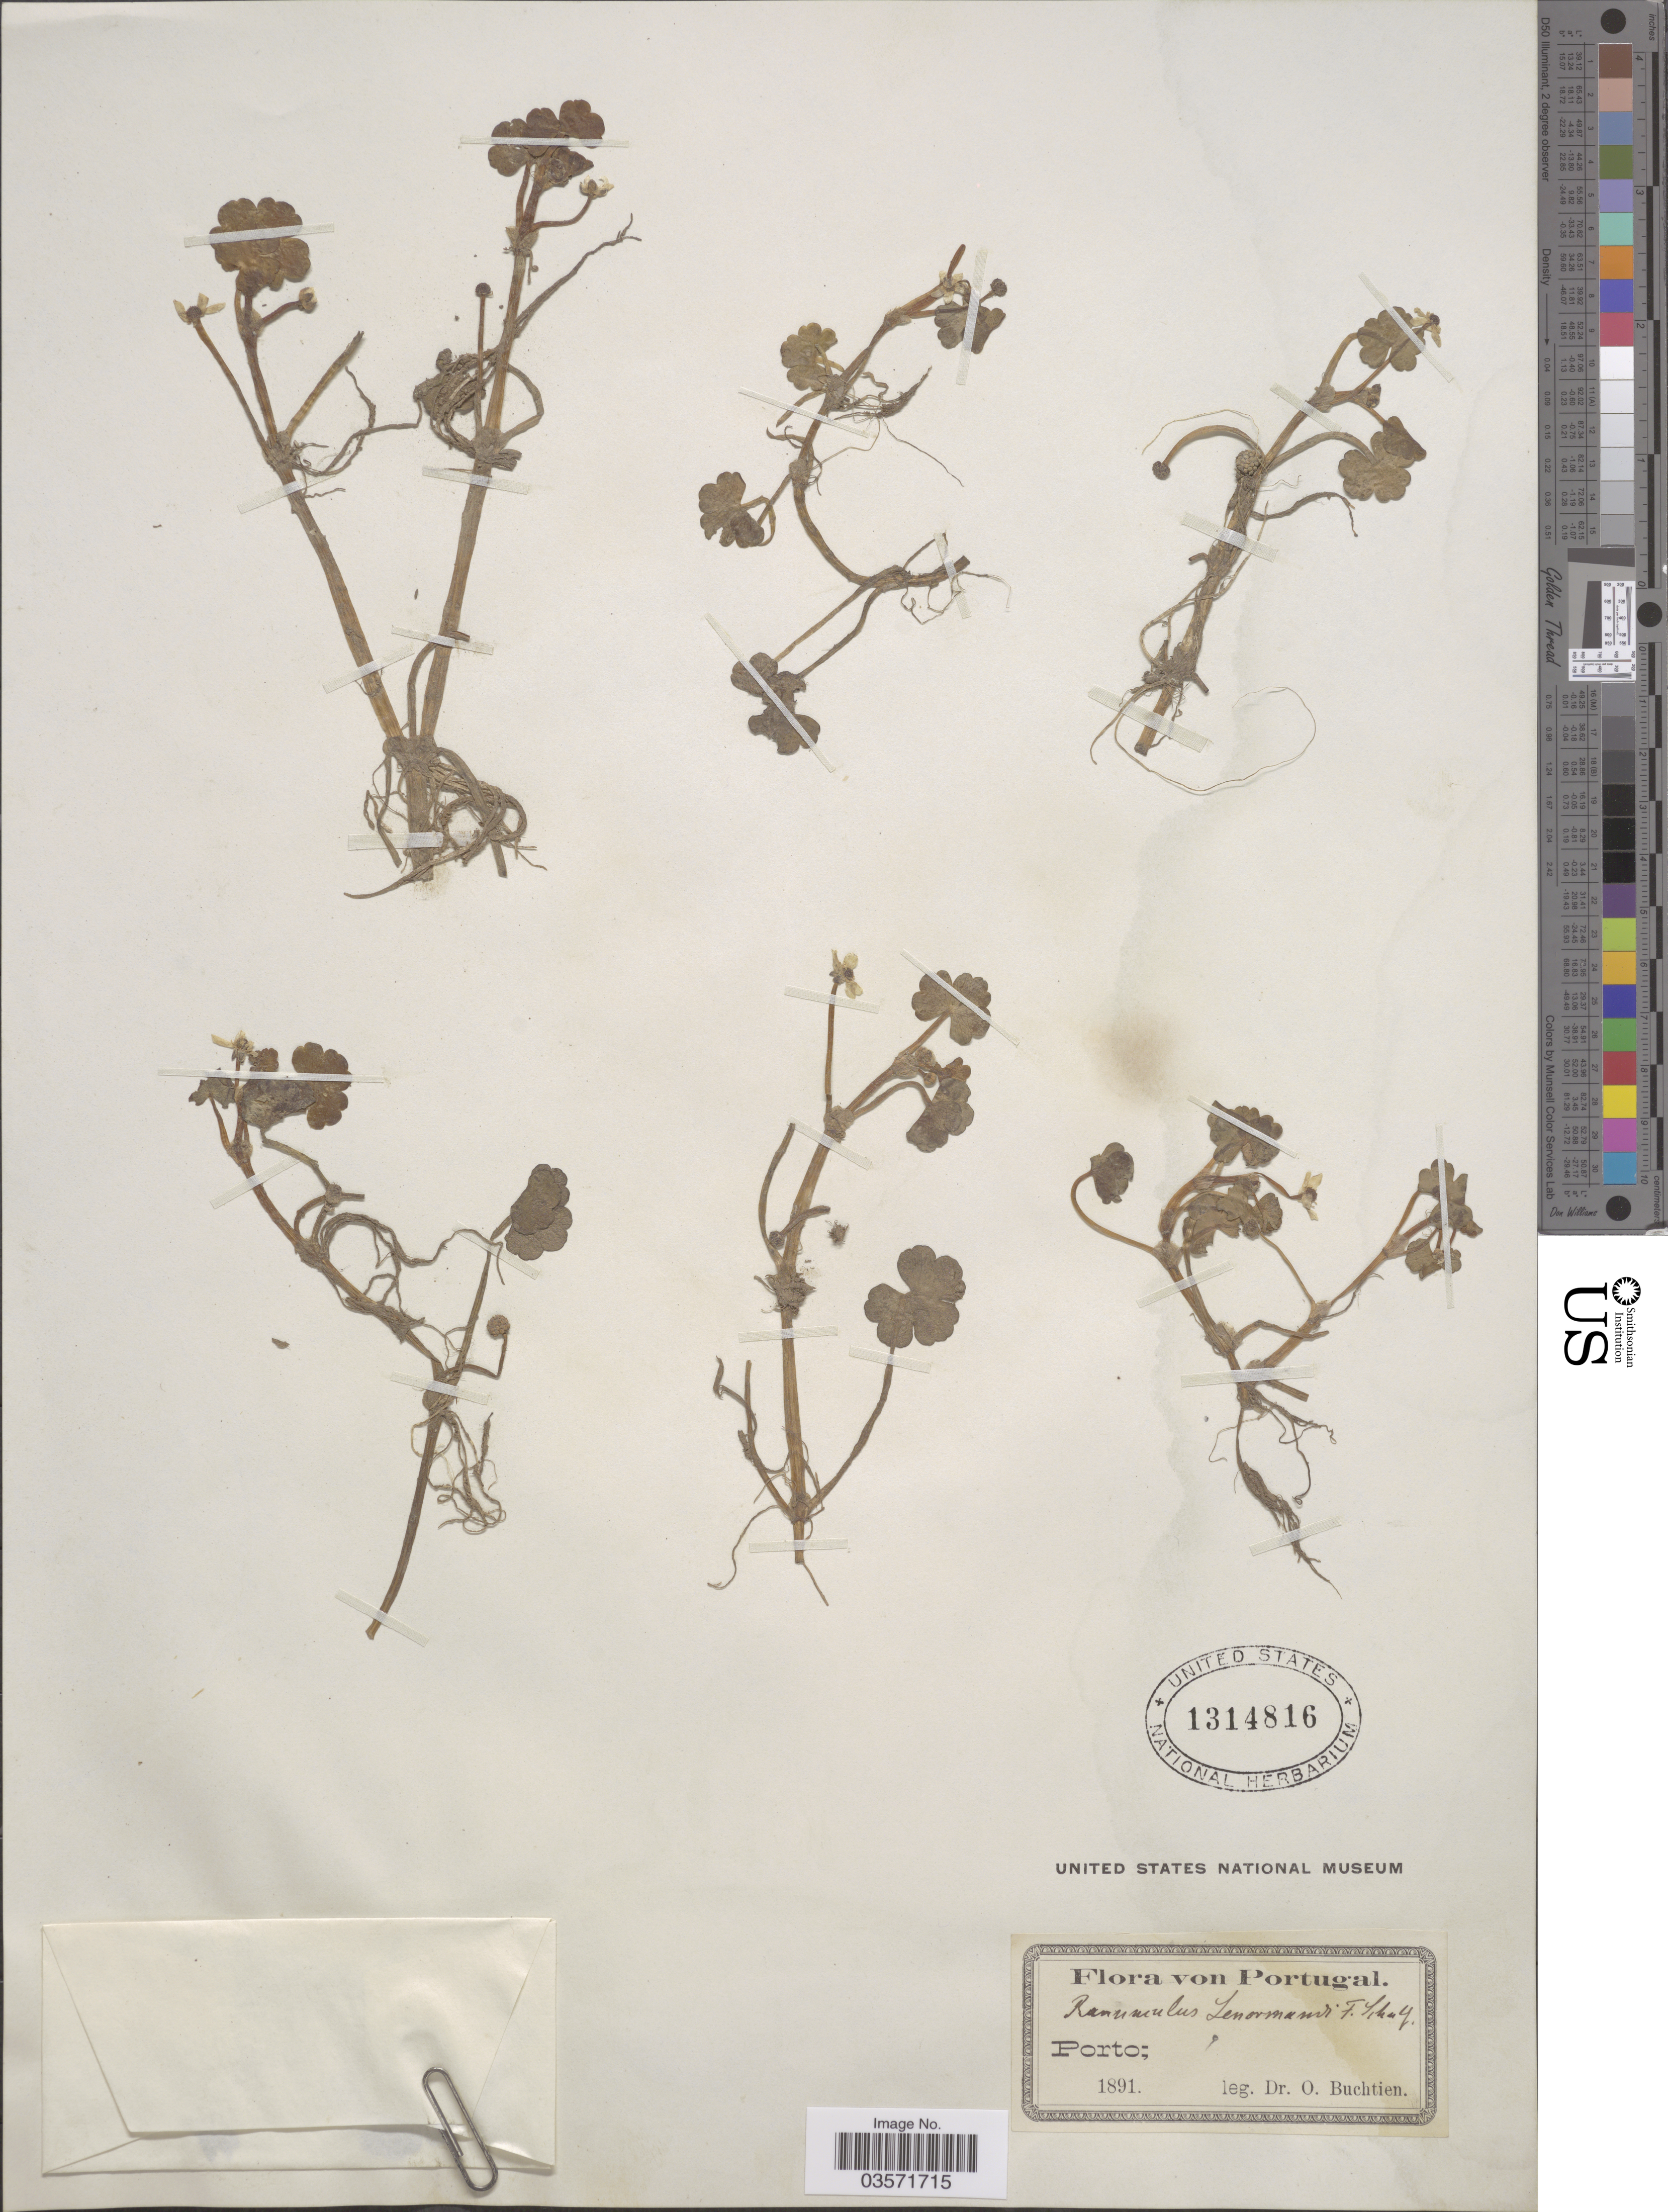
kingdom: Plantae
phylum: Tracheophyta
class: Magnoliopsida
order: Ranunculales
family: Ranunculaceae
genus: Ranunculus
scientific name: Ranunculus omiophyllus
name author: Ten.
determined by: Strong, Mark T., (BOT), Smithsonian Institution - National Museum of Natural History (UNITED STATES)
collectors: O. Buchtien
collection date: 1891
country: Portugal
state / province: Porto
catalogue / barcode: US 1314816